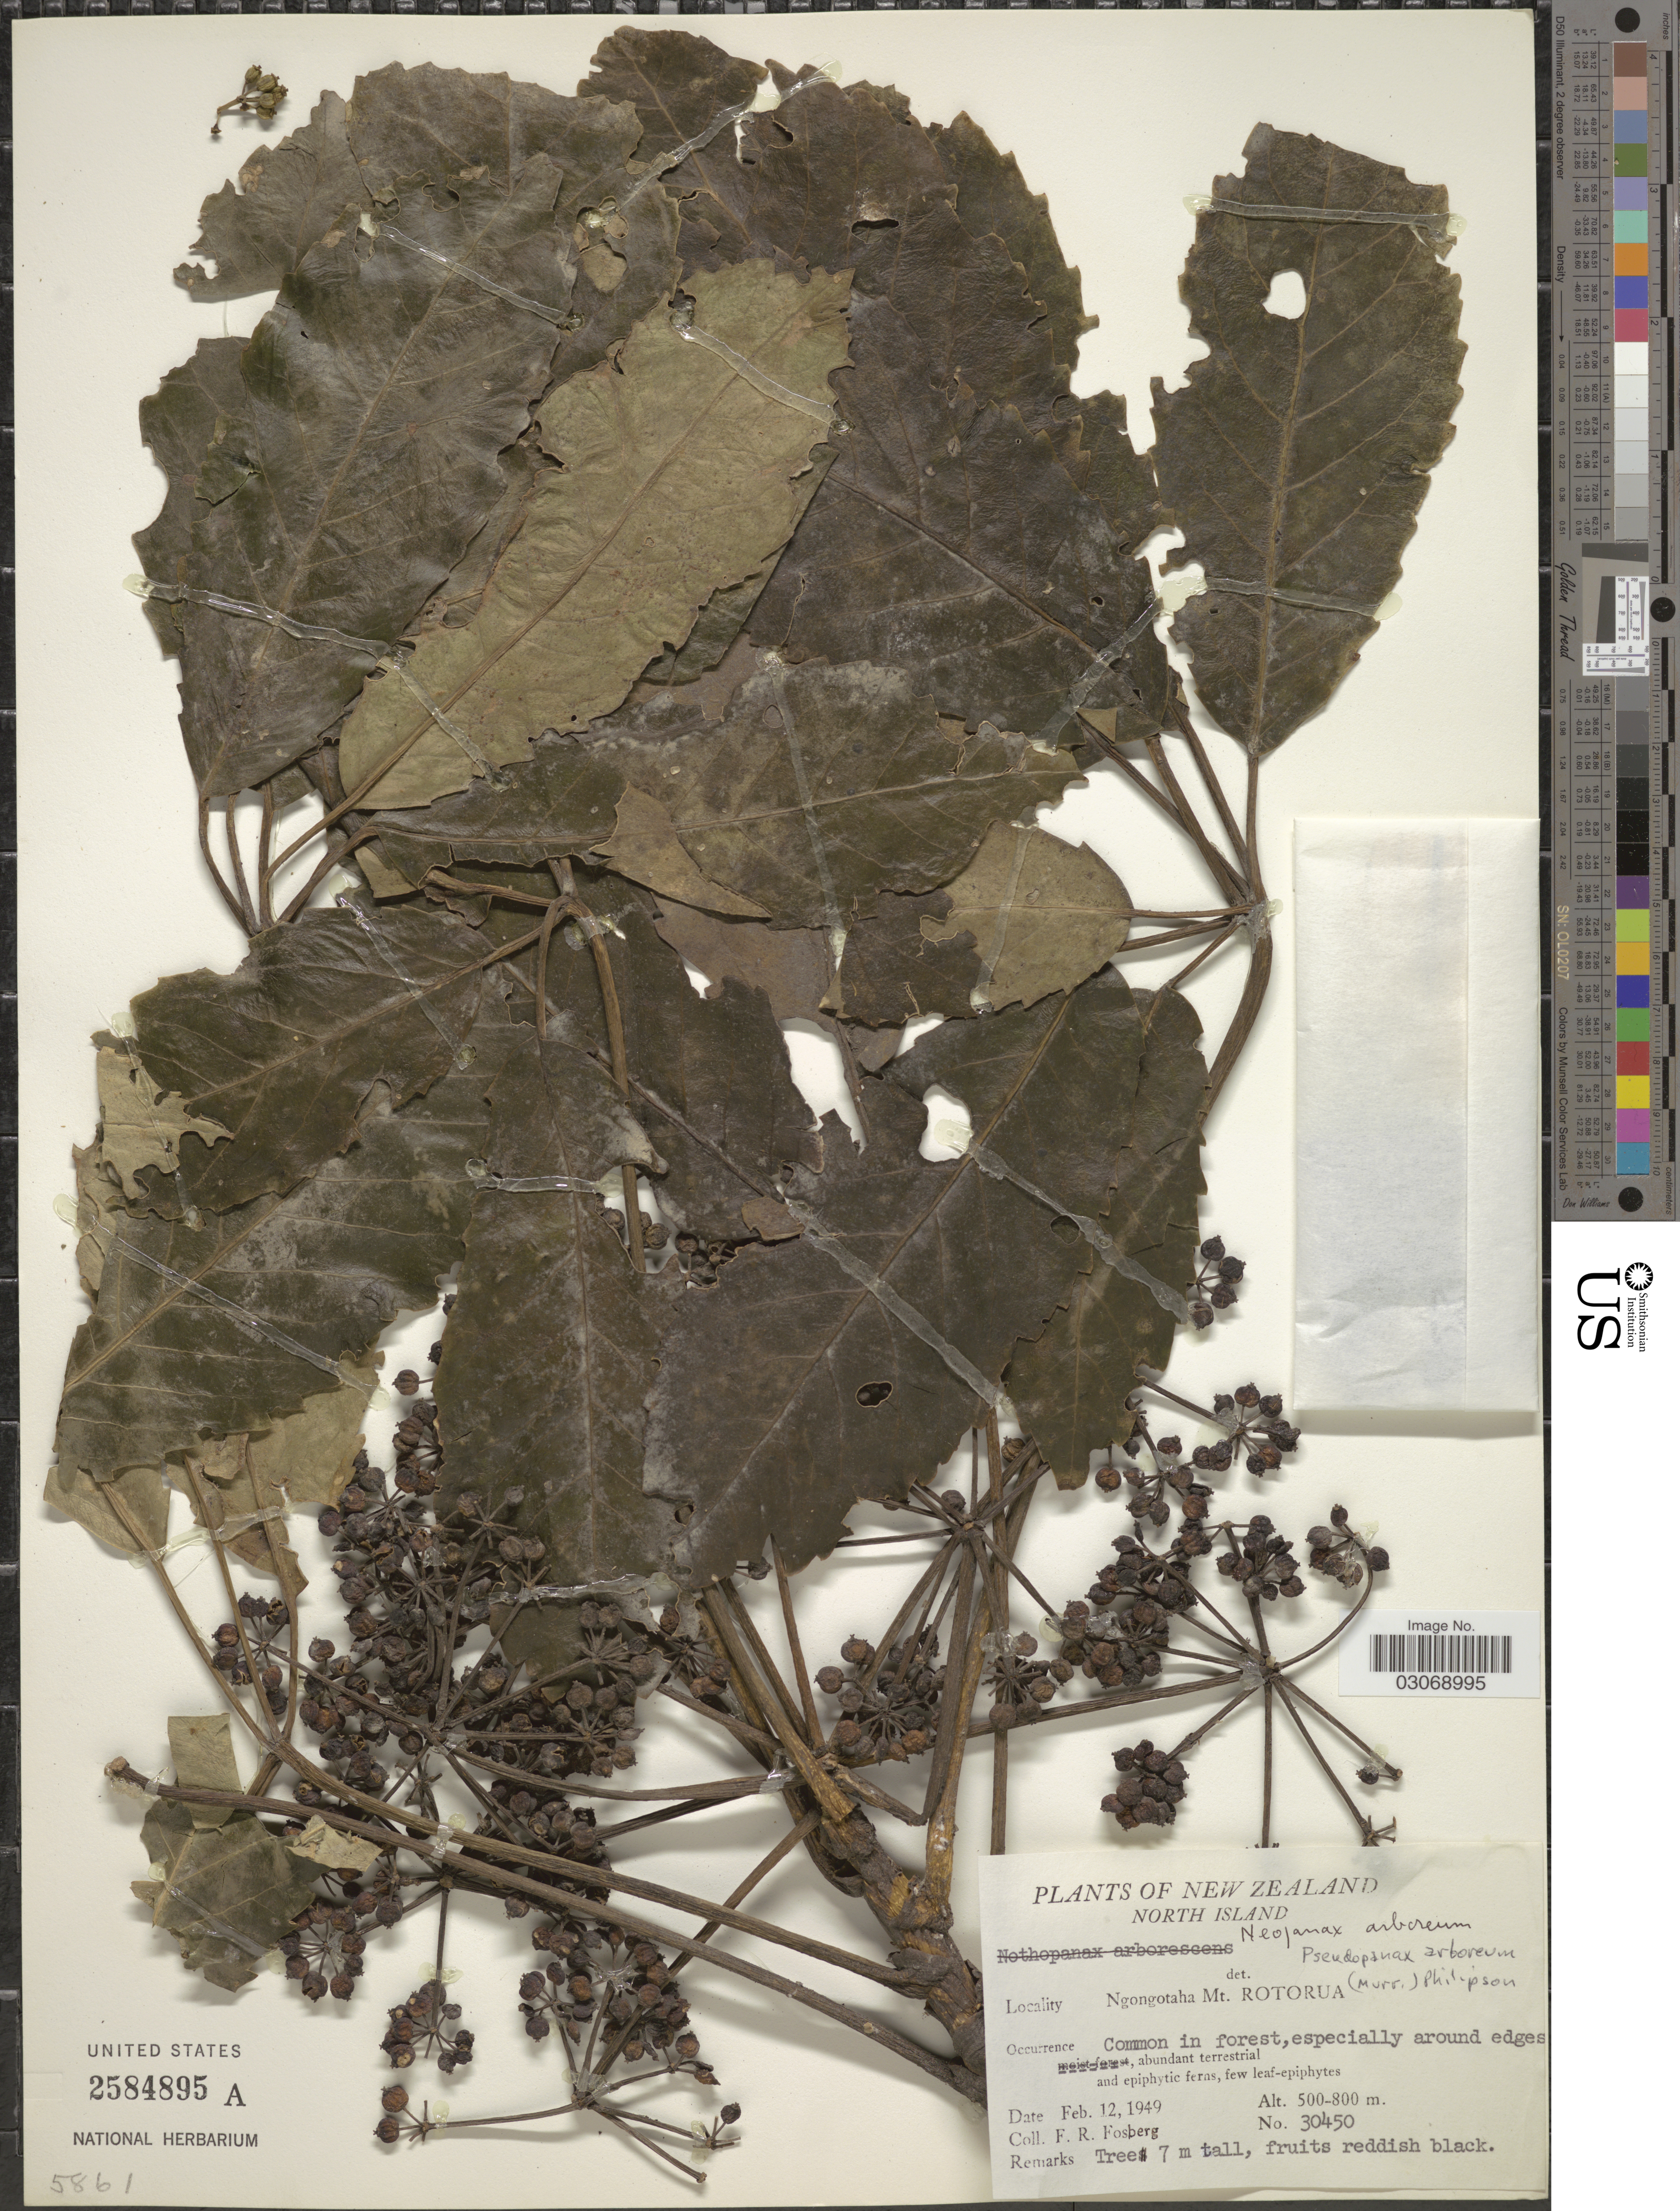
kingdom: Plantae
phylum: Tracheophyta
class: Magnoliopsida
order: Apiales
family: Araliaceae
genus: Pseudopanax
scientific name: Pseudopanax arboreus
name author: (L. f.) K. Koch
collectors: F. R. Fosberg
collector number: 30450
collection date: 1949-02-12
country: New Zealand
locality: North Island. Ngongotaha Mt. Rotorua.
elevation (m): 500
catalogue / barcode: US 2584895A